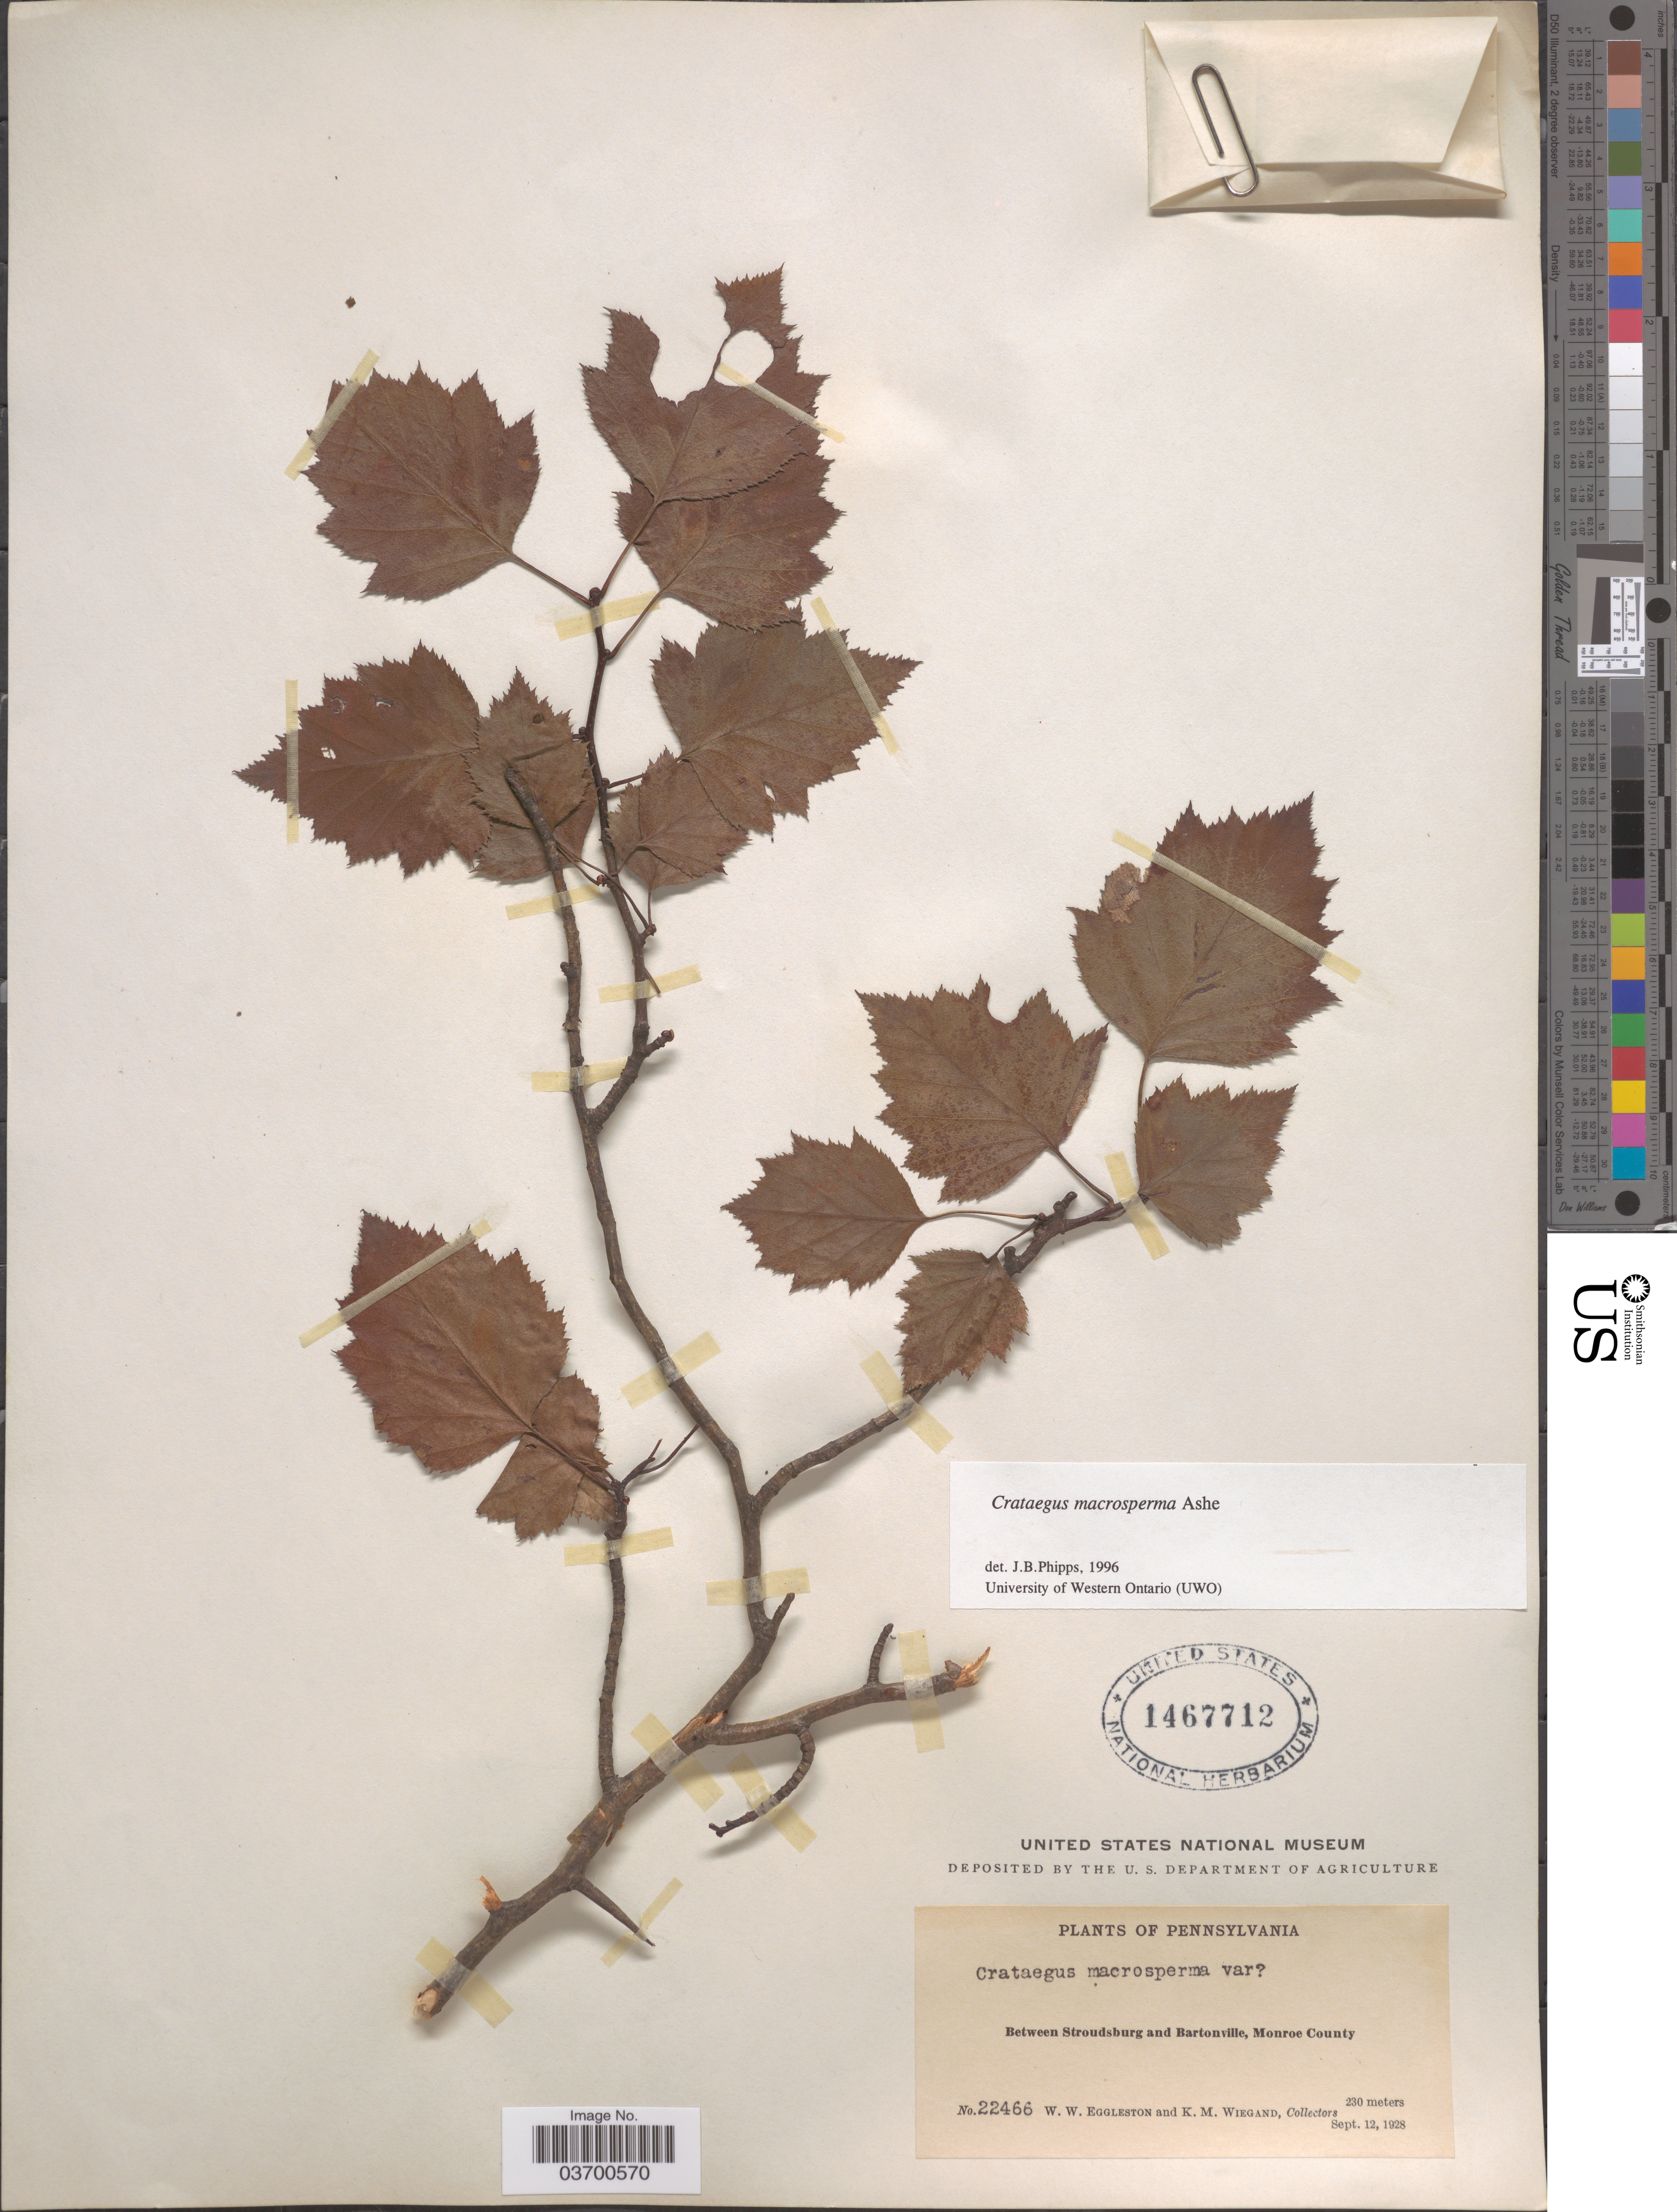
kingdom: Plantae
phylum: Tracheophyta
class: Magnoliopsida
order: Rosales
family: Rosaceae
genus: Crataegus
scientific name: Crataegus macrosperma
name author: Ashe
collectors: W. W. Eggleston & K. M. Wiegand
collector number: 22466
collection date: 1928-09-12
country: United States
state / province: Pennsylvania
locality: Between Stroudsburg and Bartonville, Monroe County.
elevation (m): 230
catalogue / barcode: US 1467712